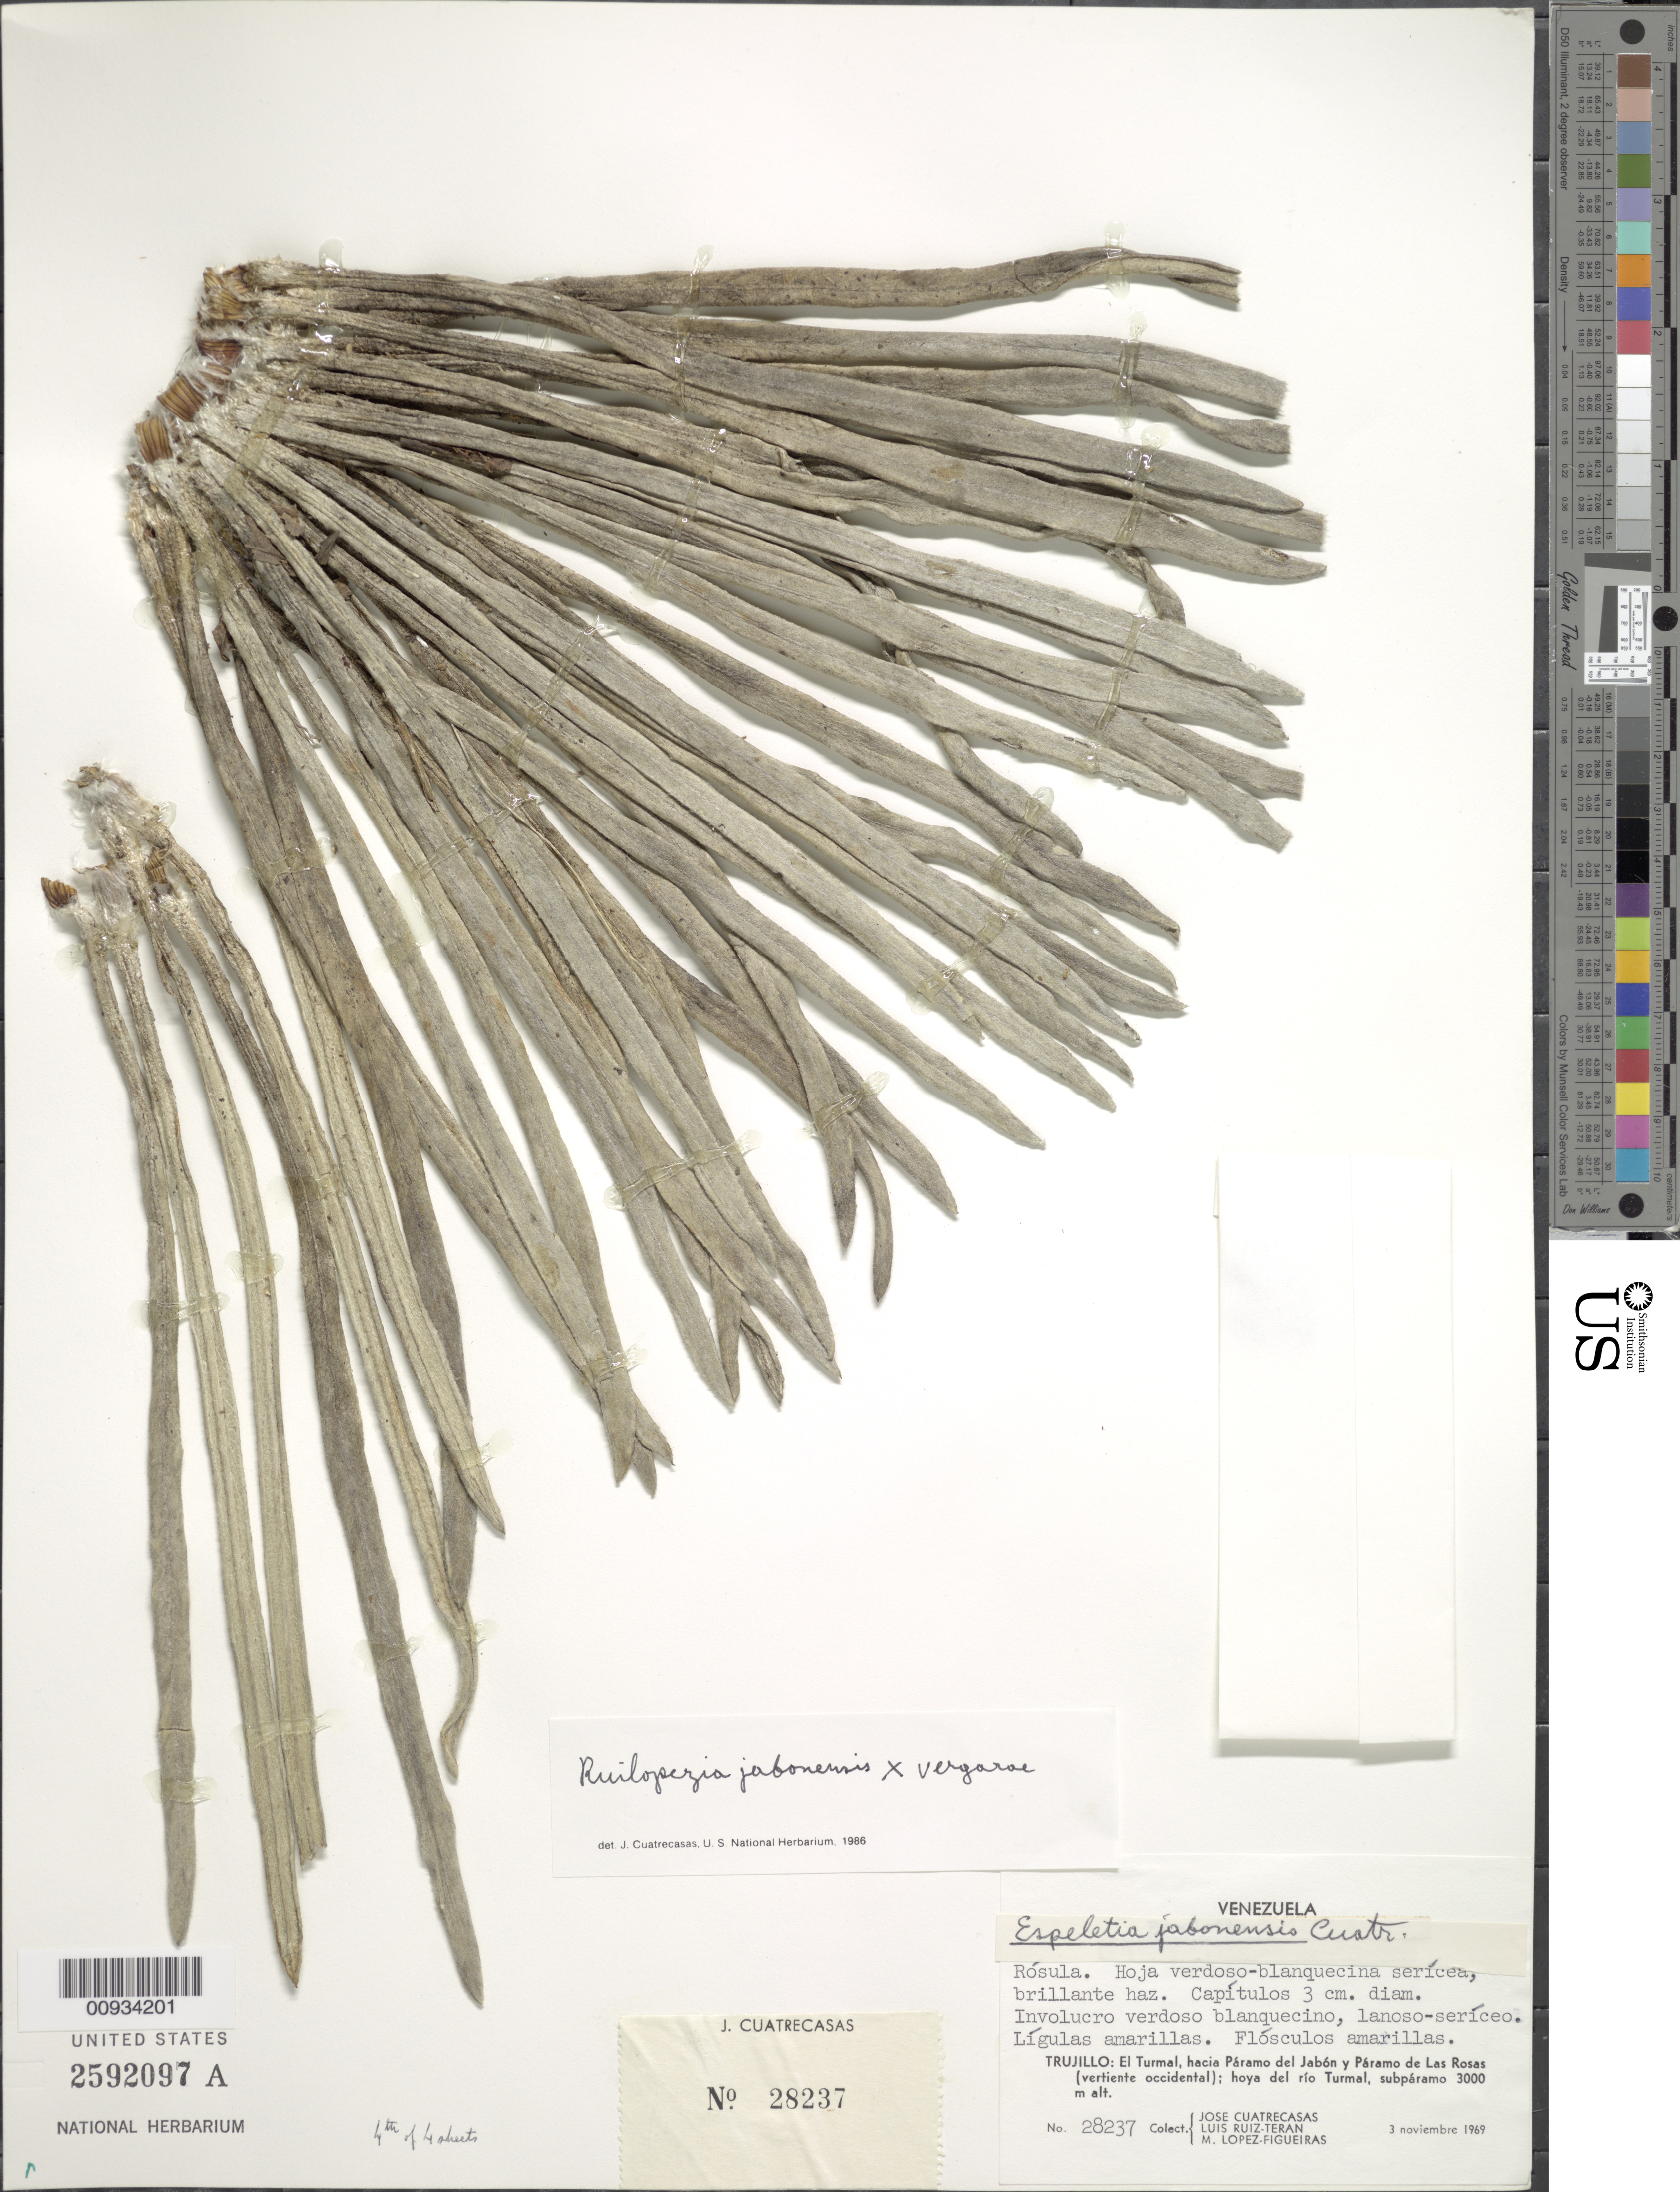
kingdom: Plantae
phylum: Tracheophyta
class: Magnoliopsida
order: Asterales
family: Asteraceae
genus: Ruilopezia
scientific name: Ruilopezia jabonensis x R. vergarae Cuatrec. & López Fig.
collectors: J. Cuatrecasas, L. E. Ruíz-Terán & M. López Figueiras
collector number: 28238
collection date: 1969-11-03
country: Venezuela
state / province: Trujillo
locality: El Turmal, hacia Páramo del Jabón y Páramo de Las Rosas (vertiente occidental); hoya del río Turmal.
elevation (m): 3000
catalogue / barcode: US 2592097A